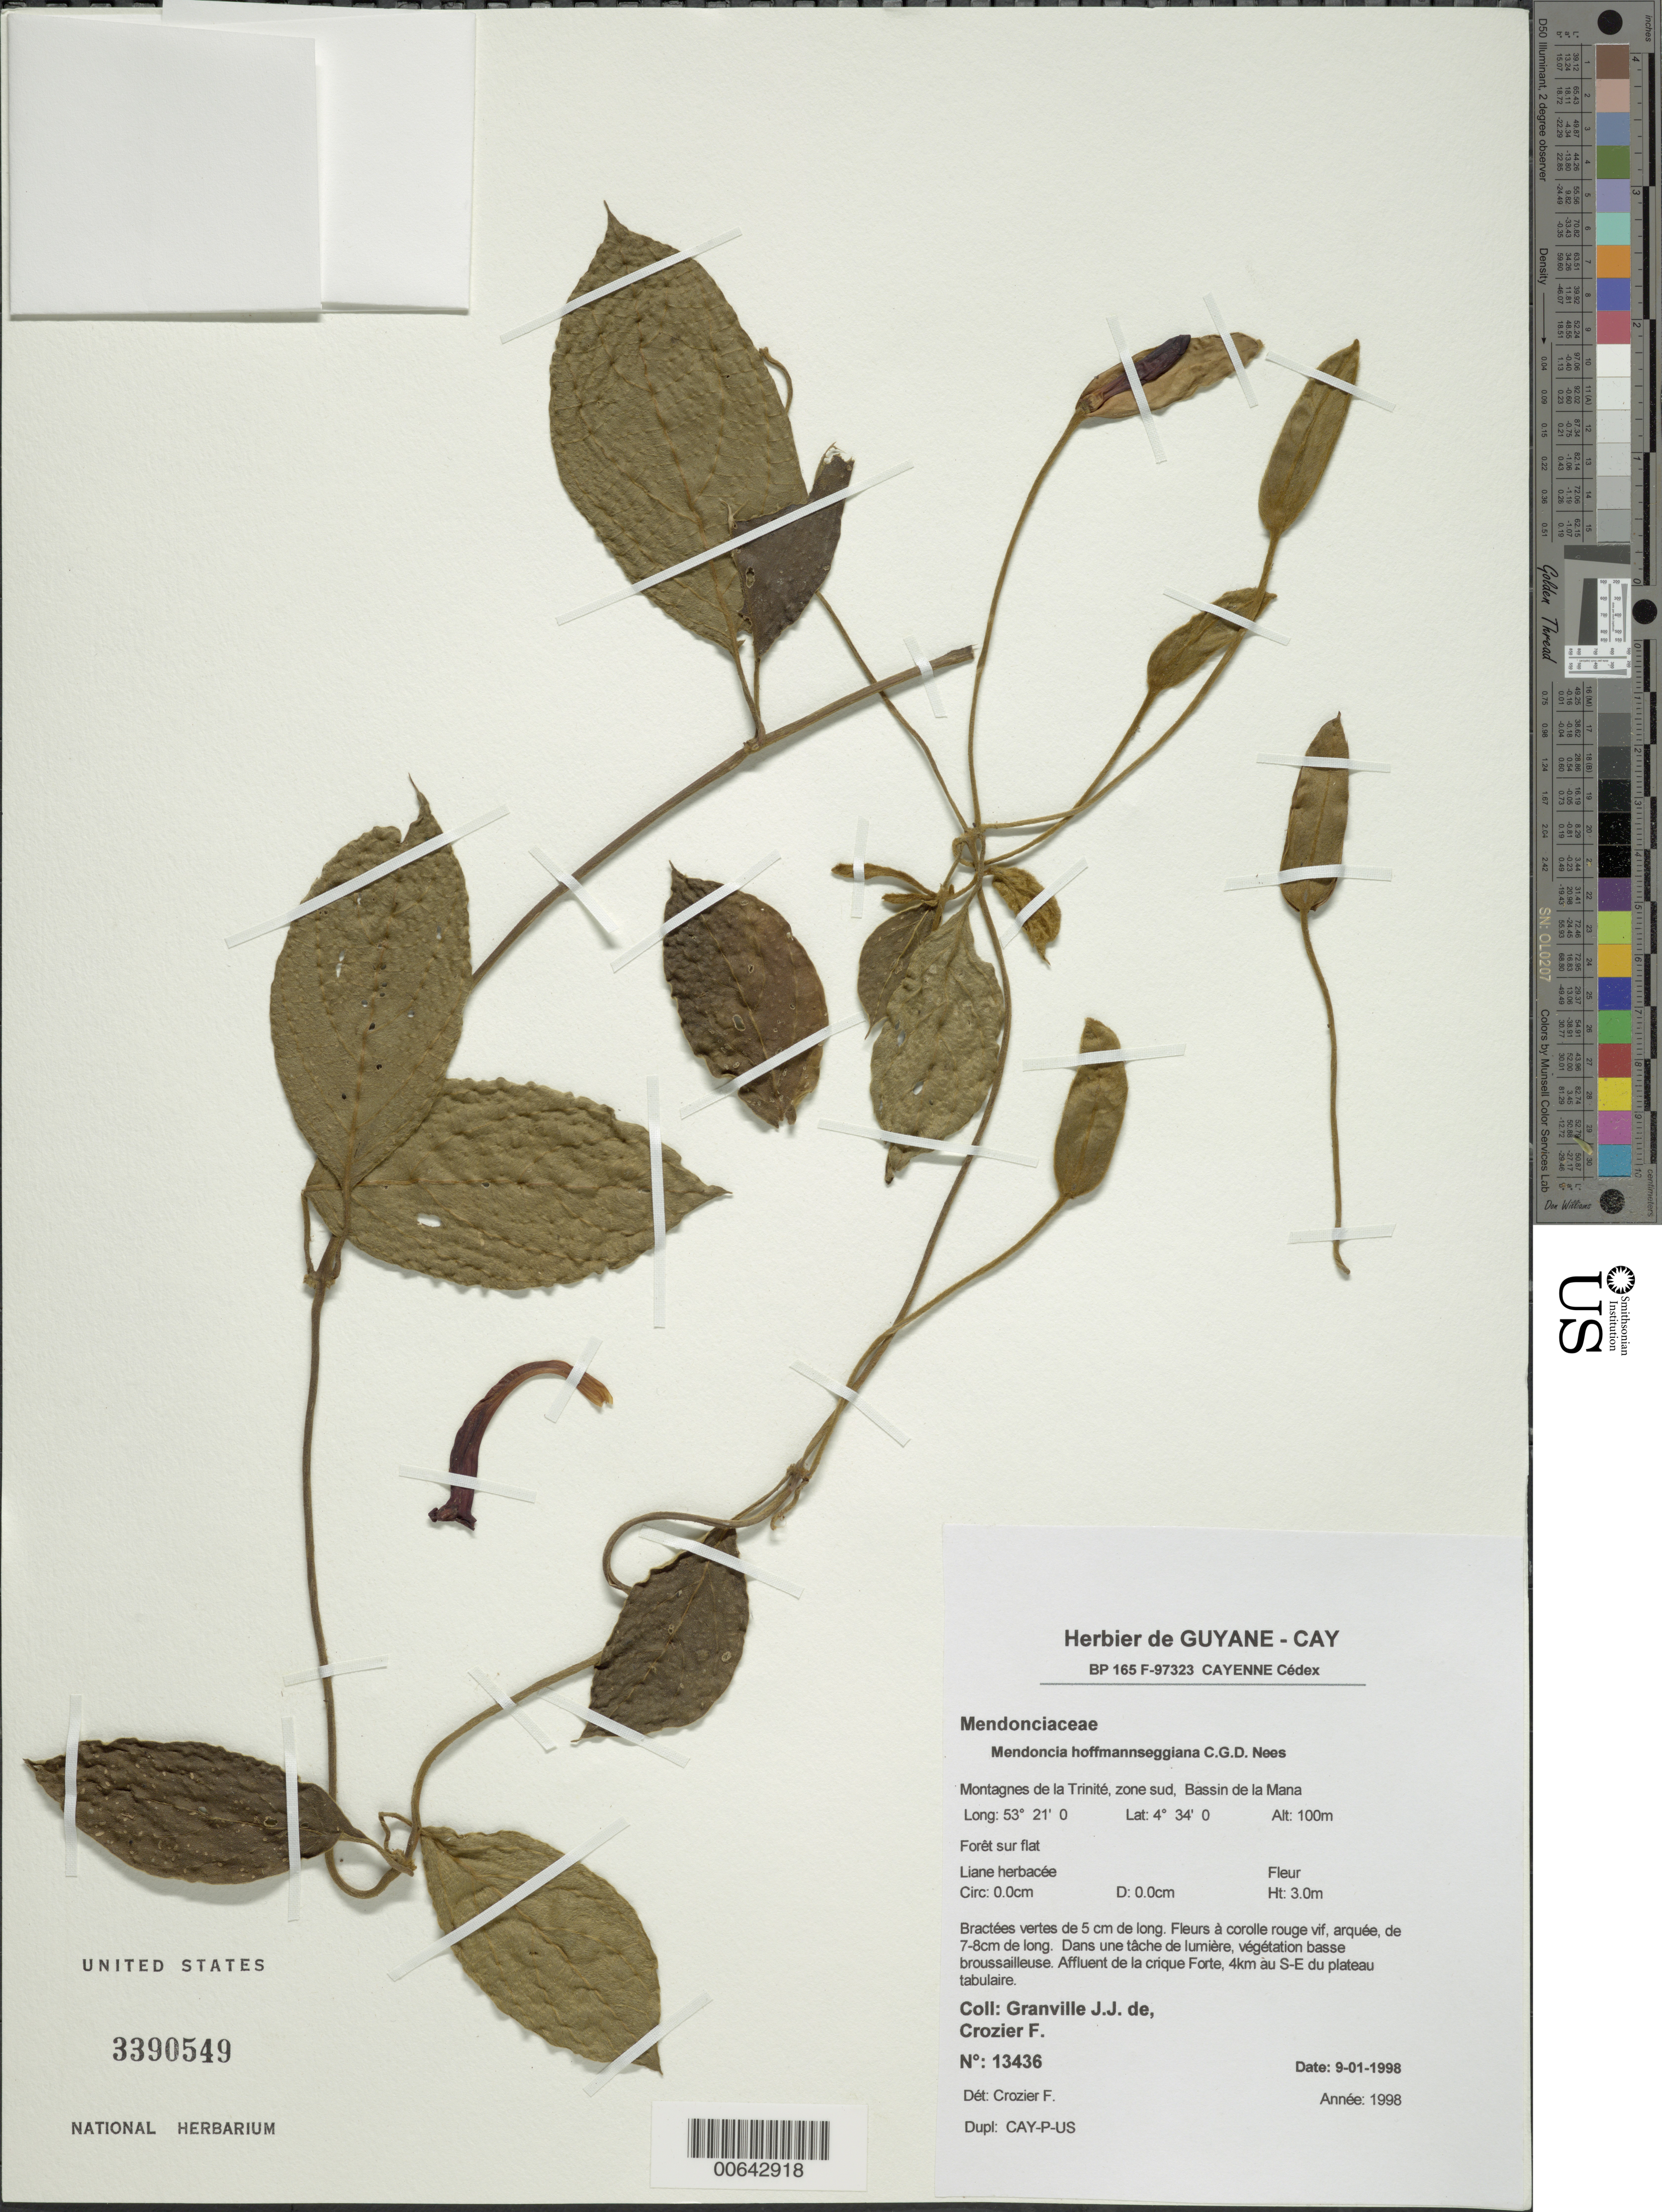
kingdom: Plantae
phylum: Tracheophyta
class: Magnoliopsida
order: Lamiales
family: Acanthaceae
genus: Mendoncia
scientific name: Mendoncia hoffmannseggiana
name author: Nees in DC.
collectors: J.-J. de Granville & F. Crozier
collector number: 13436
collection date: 1998-01-09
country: Trinidad and Tobago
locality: Montagnes de la Trinité, zone sud, Bassin de la Mana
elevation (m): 100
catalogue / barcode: US 3390549